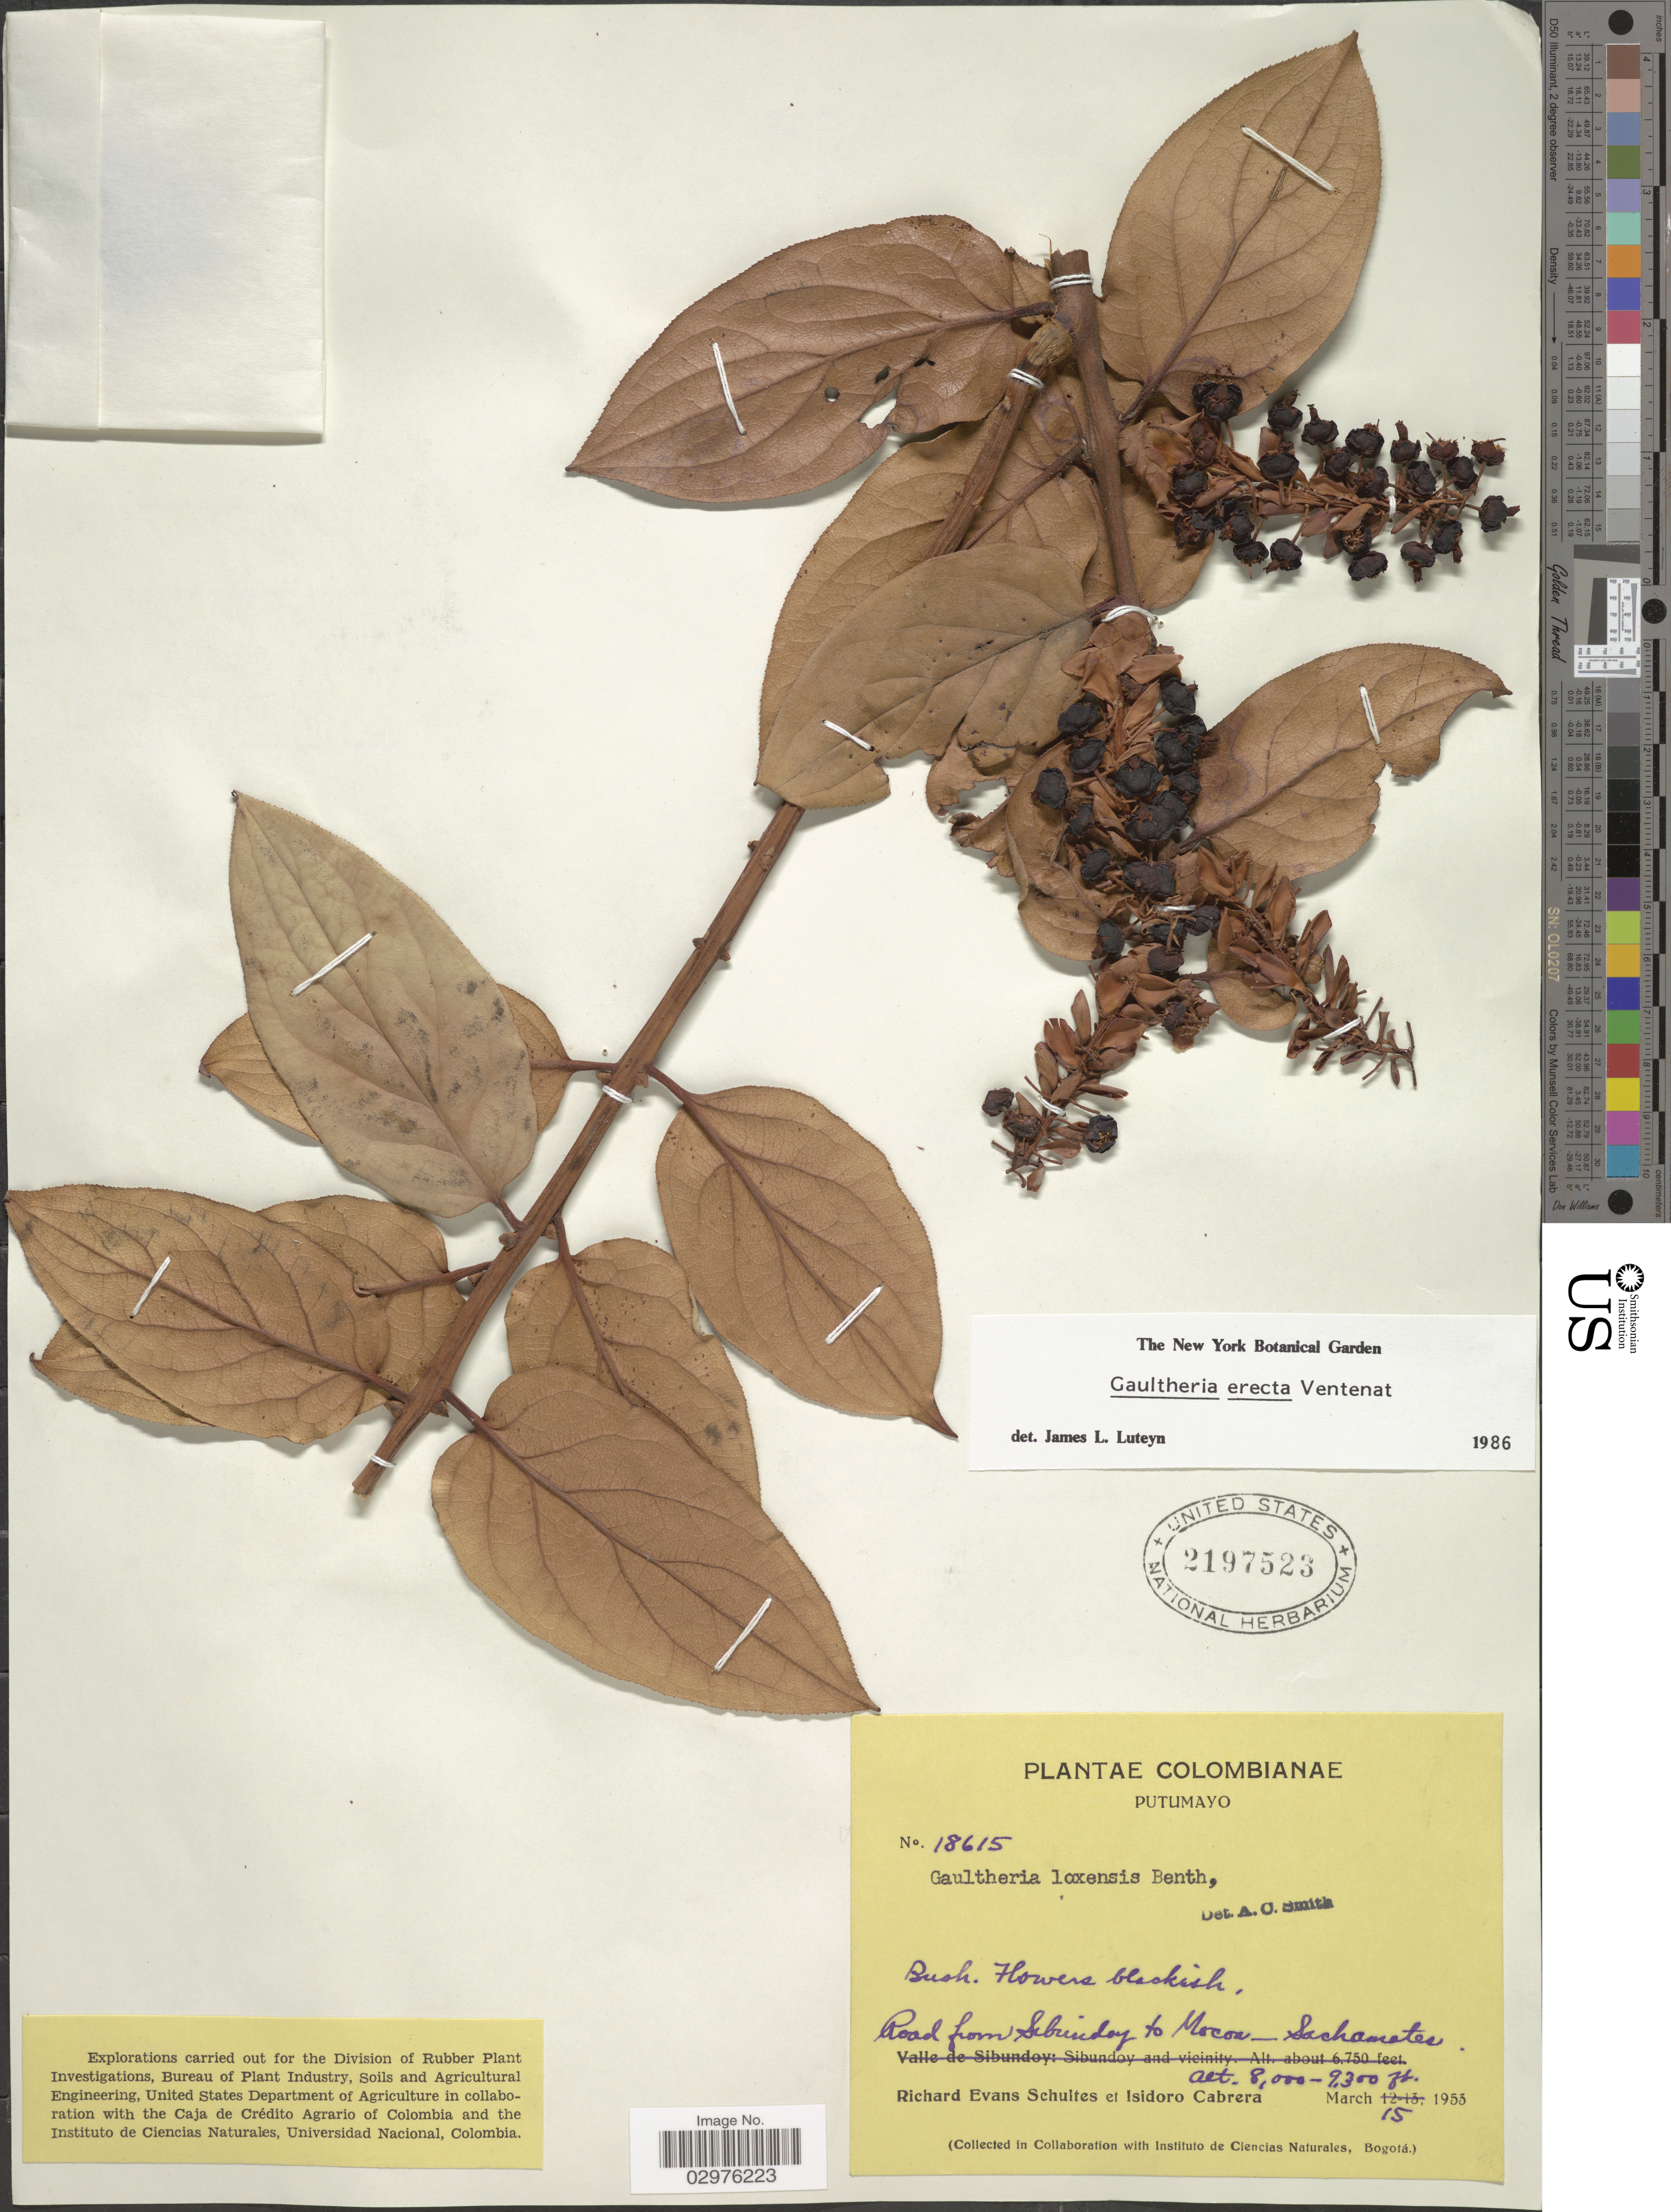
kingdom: Plantae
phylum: Tracheophyta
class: Magnoliopsida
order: Ericales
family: Ericaceae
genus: Gaultheria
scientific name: Gaultheria erecta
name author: Vent.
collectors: R. E. Schultes & I. Cabrera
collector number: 18615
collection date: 1953-03-15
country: Colombia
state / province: Putumayo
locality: Road from Sebundoy to Mocoa - Sachamates.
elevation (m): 2438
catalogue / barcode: US 2197523